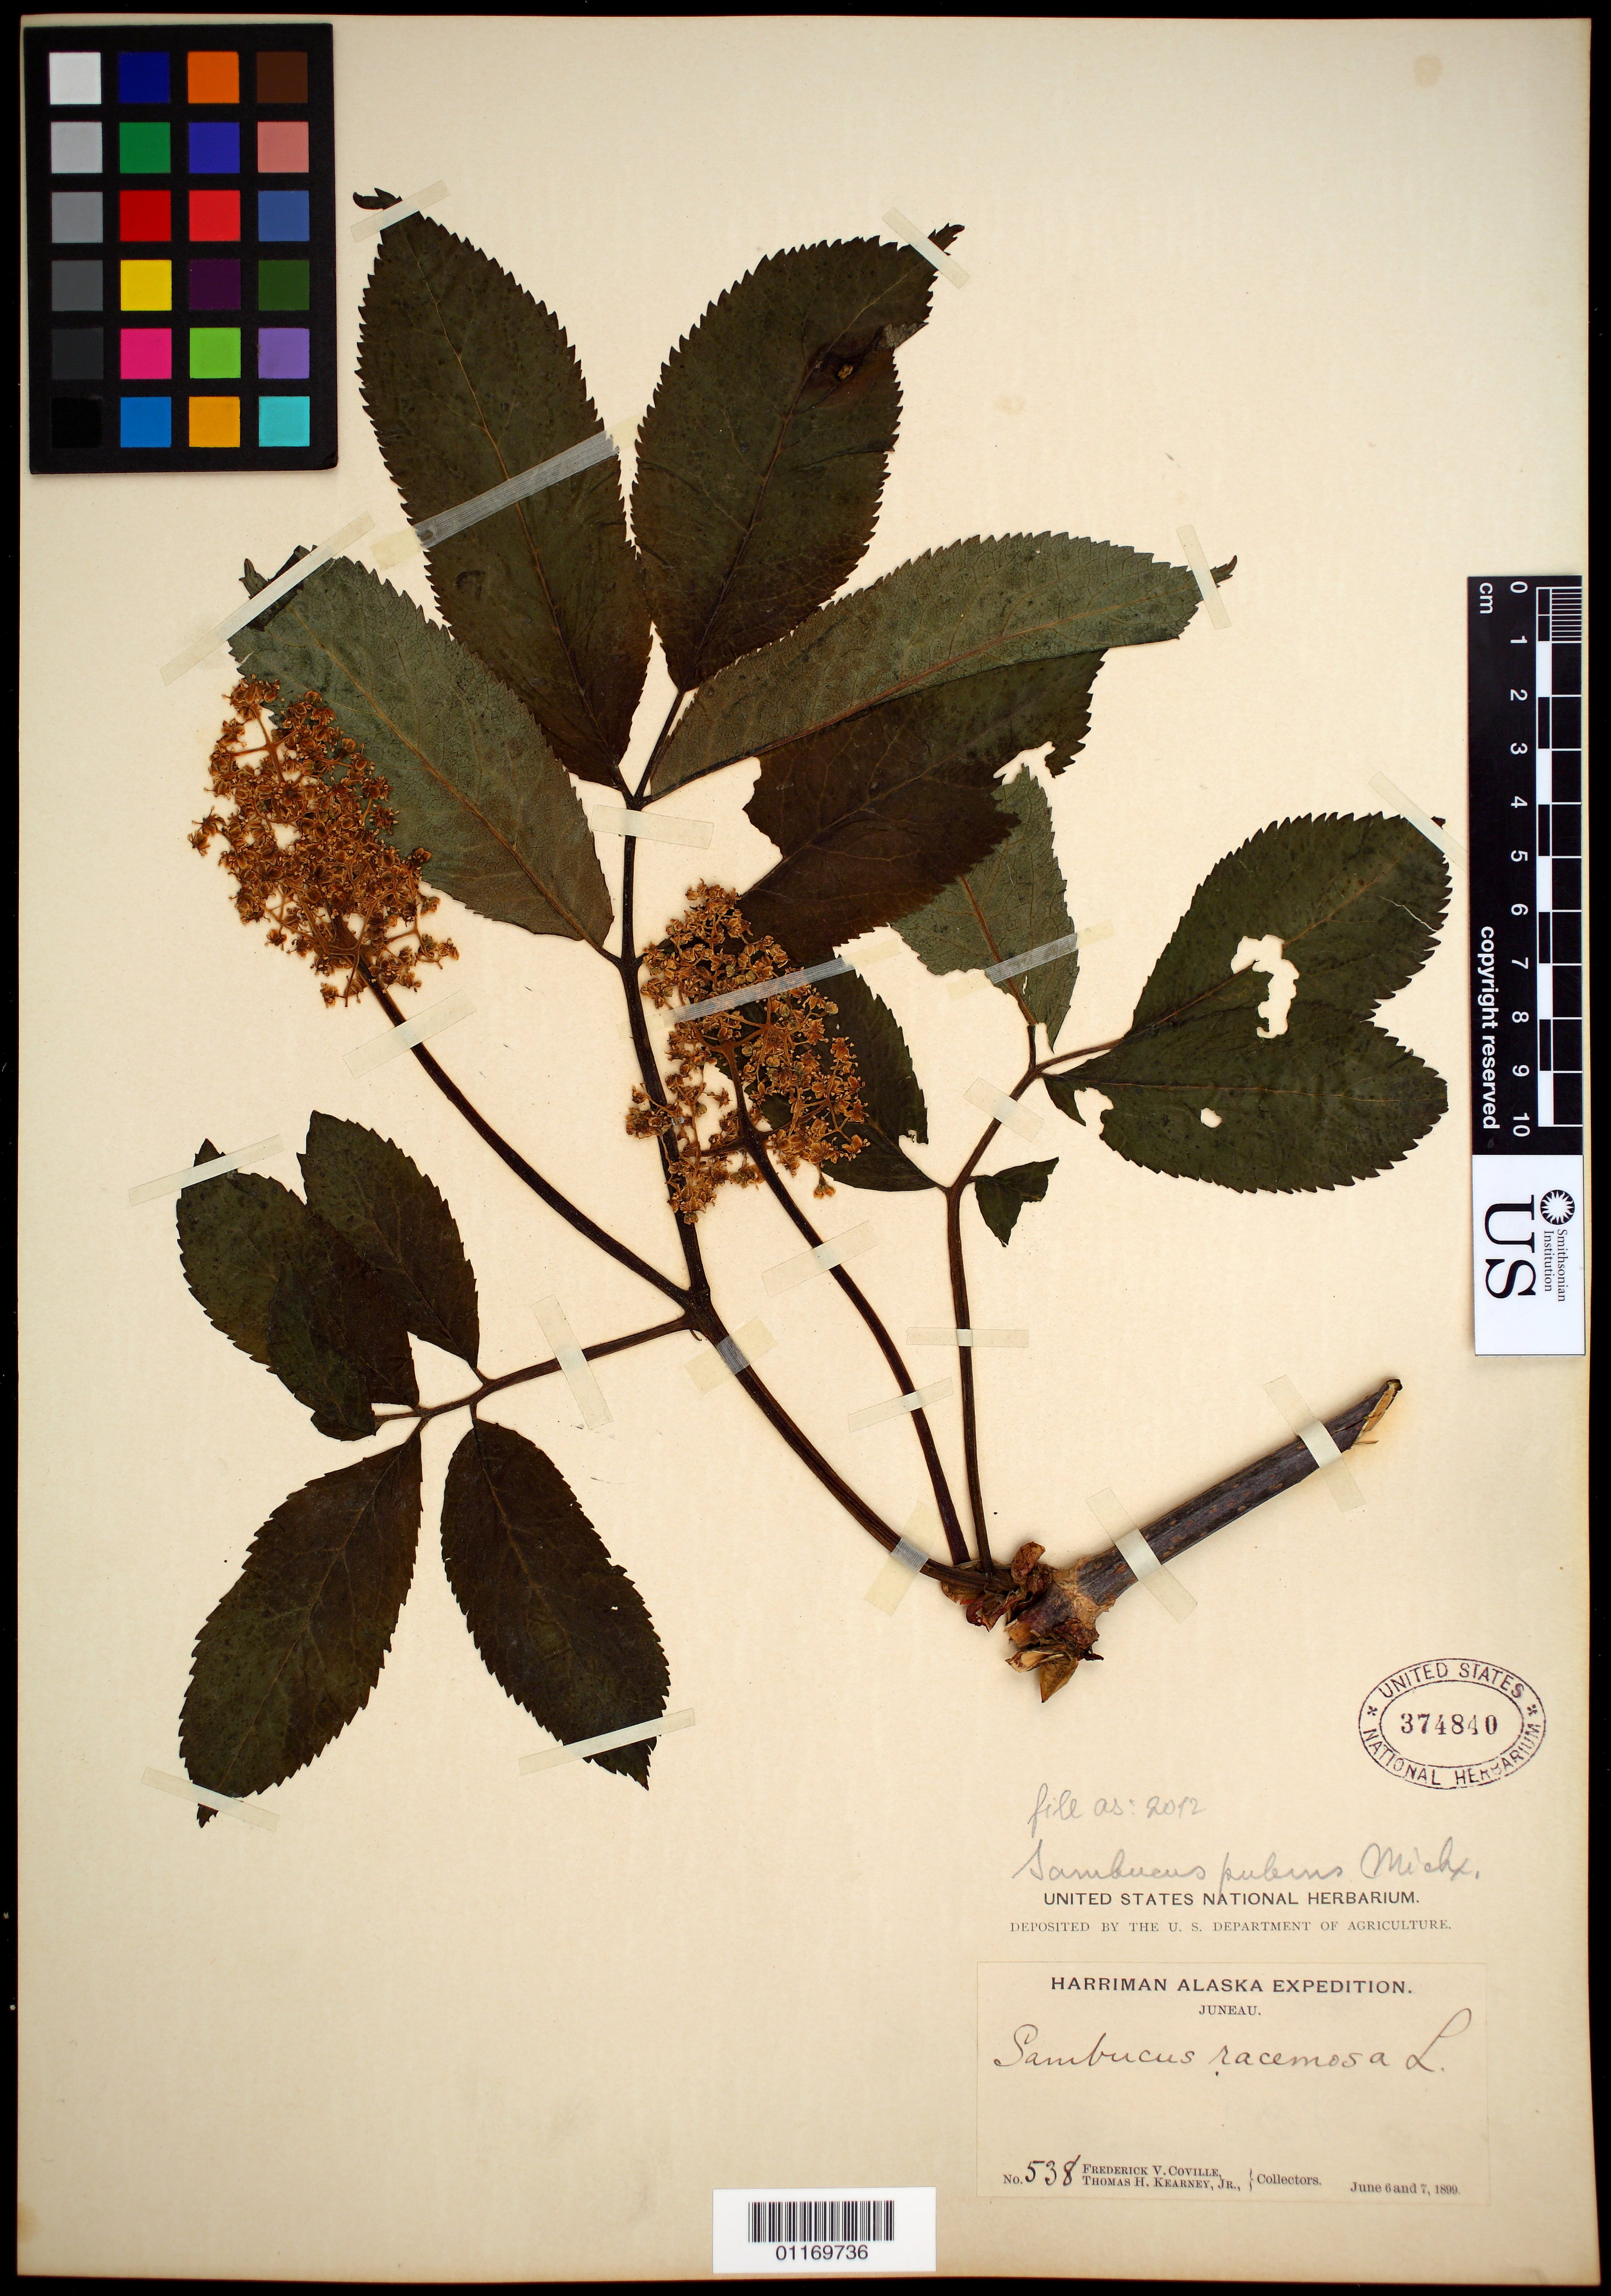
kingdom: Plantae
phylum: Tracheophyta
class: Magnoliopsida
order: Dipsacales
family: Viburnaceae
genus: Sambucus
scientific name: Sambucus pubens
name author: Michx.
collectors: F. V. Coville & T. H. Kearney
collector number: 538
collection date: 1899-06-06/1899-06-07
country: United States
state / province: Alaska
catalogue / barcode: US 374840